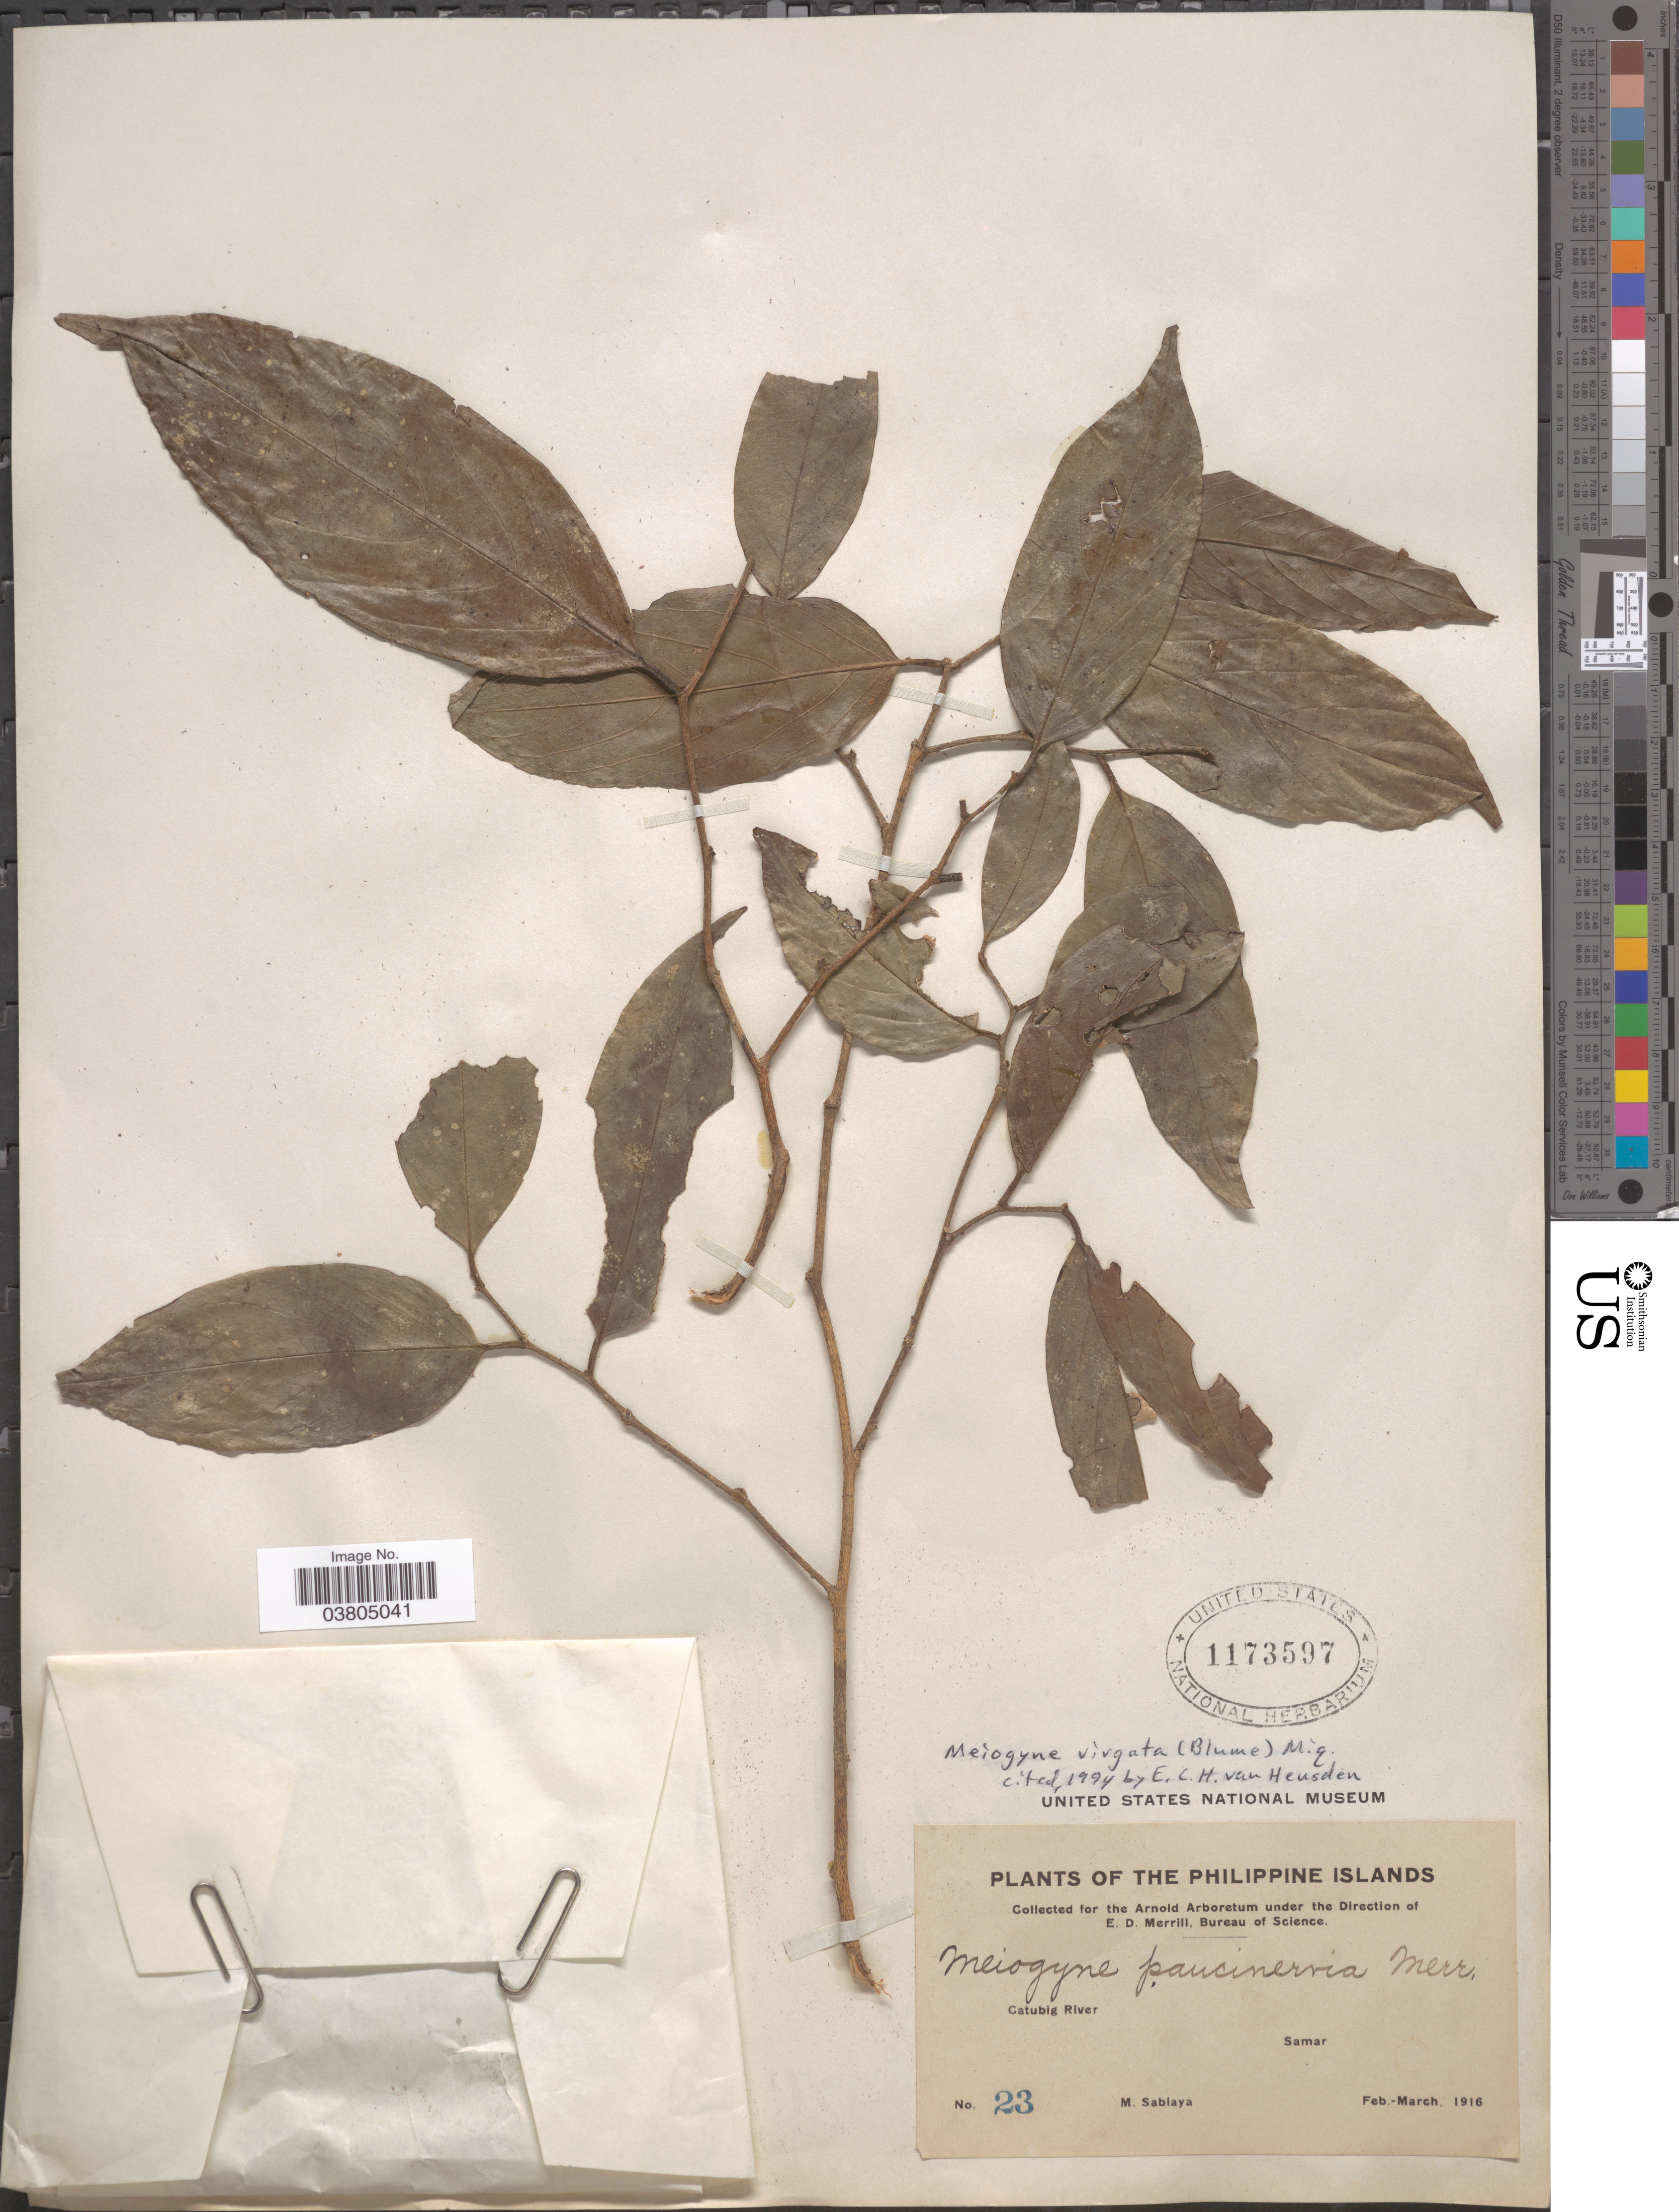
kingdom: Plantae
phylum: Tracheophyta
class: Magnoliopsida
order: Magnoliales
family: Annonaceae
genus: Meiogyne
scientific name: Meiogyne virgata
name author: (Blume) Miq.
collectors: M. Sablaya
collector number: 23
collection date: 1916-02/1916-03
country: Philippines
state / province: Eastern Visayas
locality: Philippine Islands. Catubig River. Samar.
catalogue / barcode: US 1173597